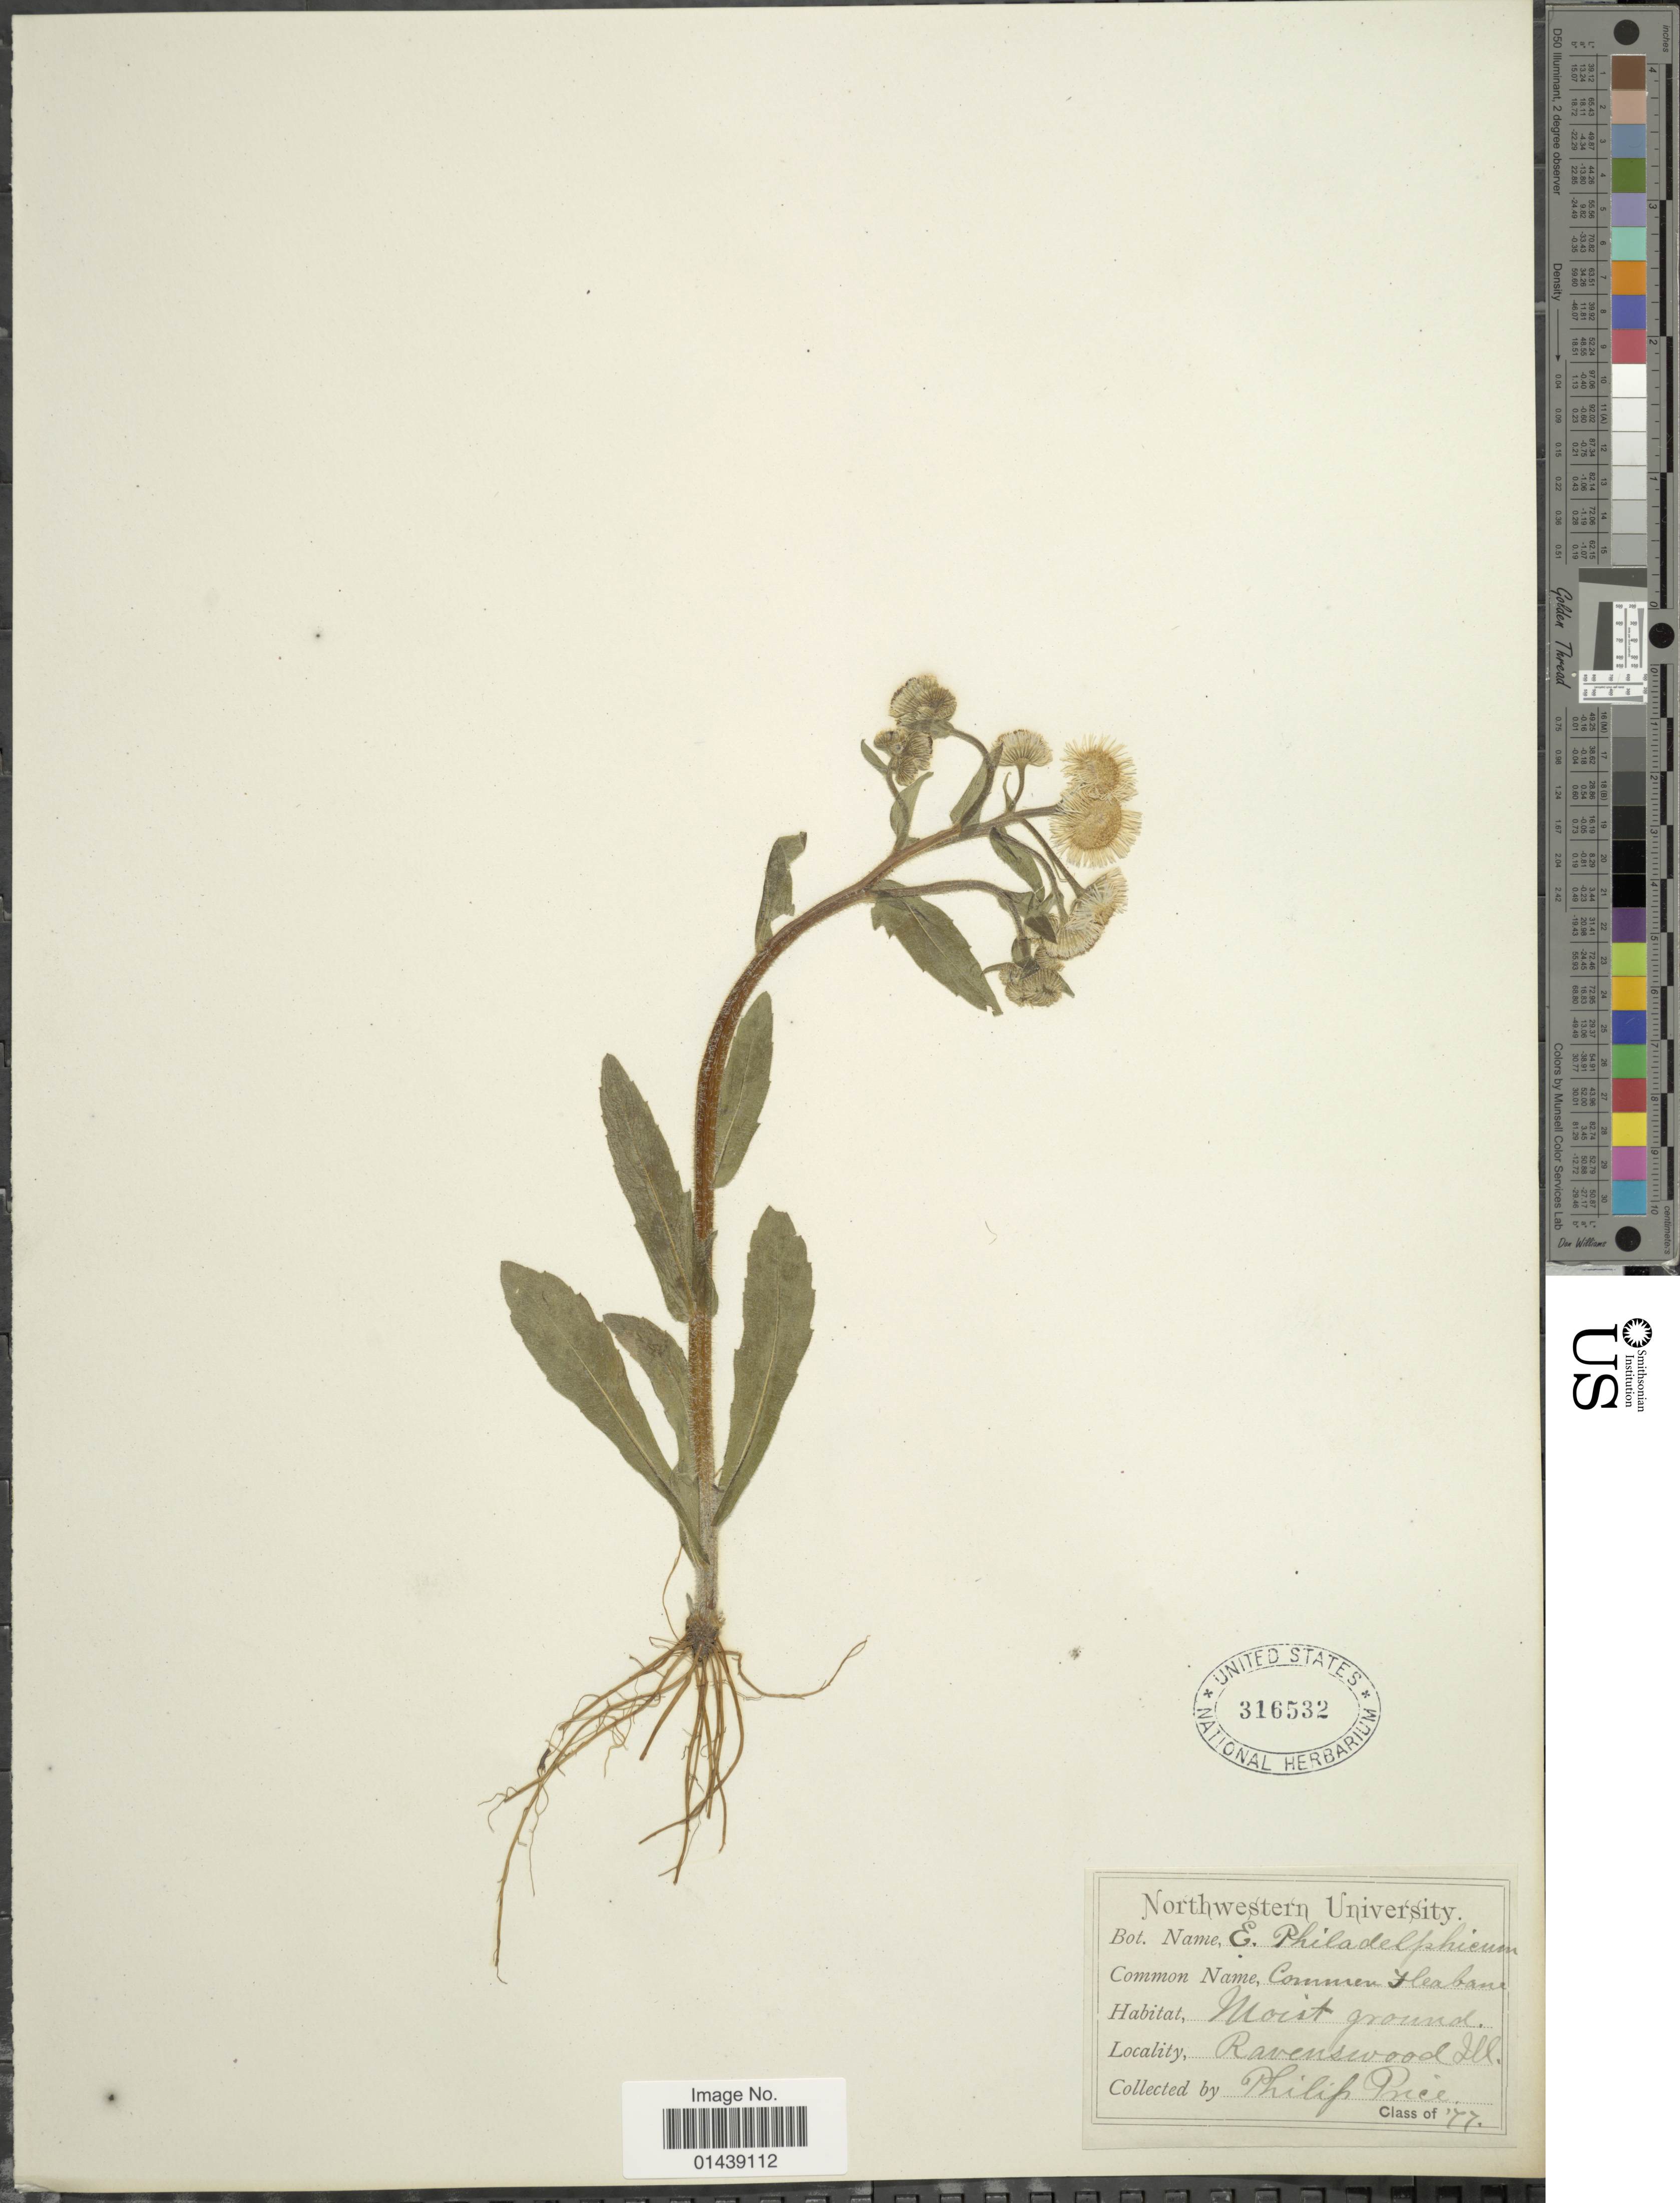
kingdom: Plantae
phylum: Tracheophyta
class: Magnoliopsida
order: Asterales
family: Asteraceae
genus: Erigeron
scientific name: Erigeron philadelphicus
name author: L.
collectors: P. Price & Students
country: United States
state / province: Illinois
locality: Ravenswood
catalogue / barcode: US 316532